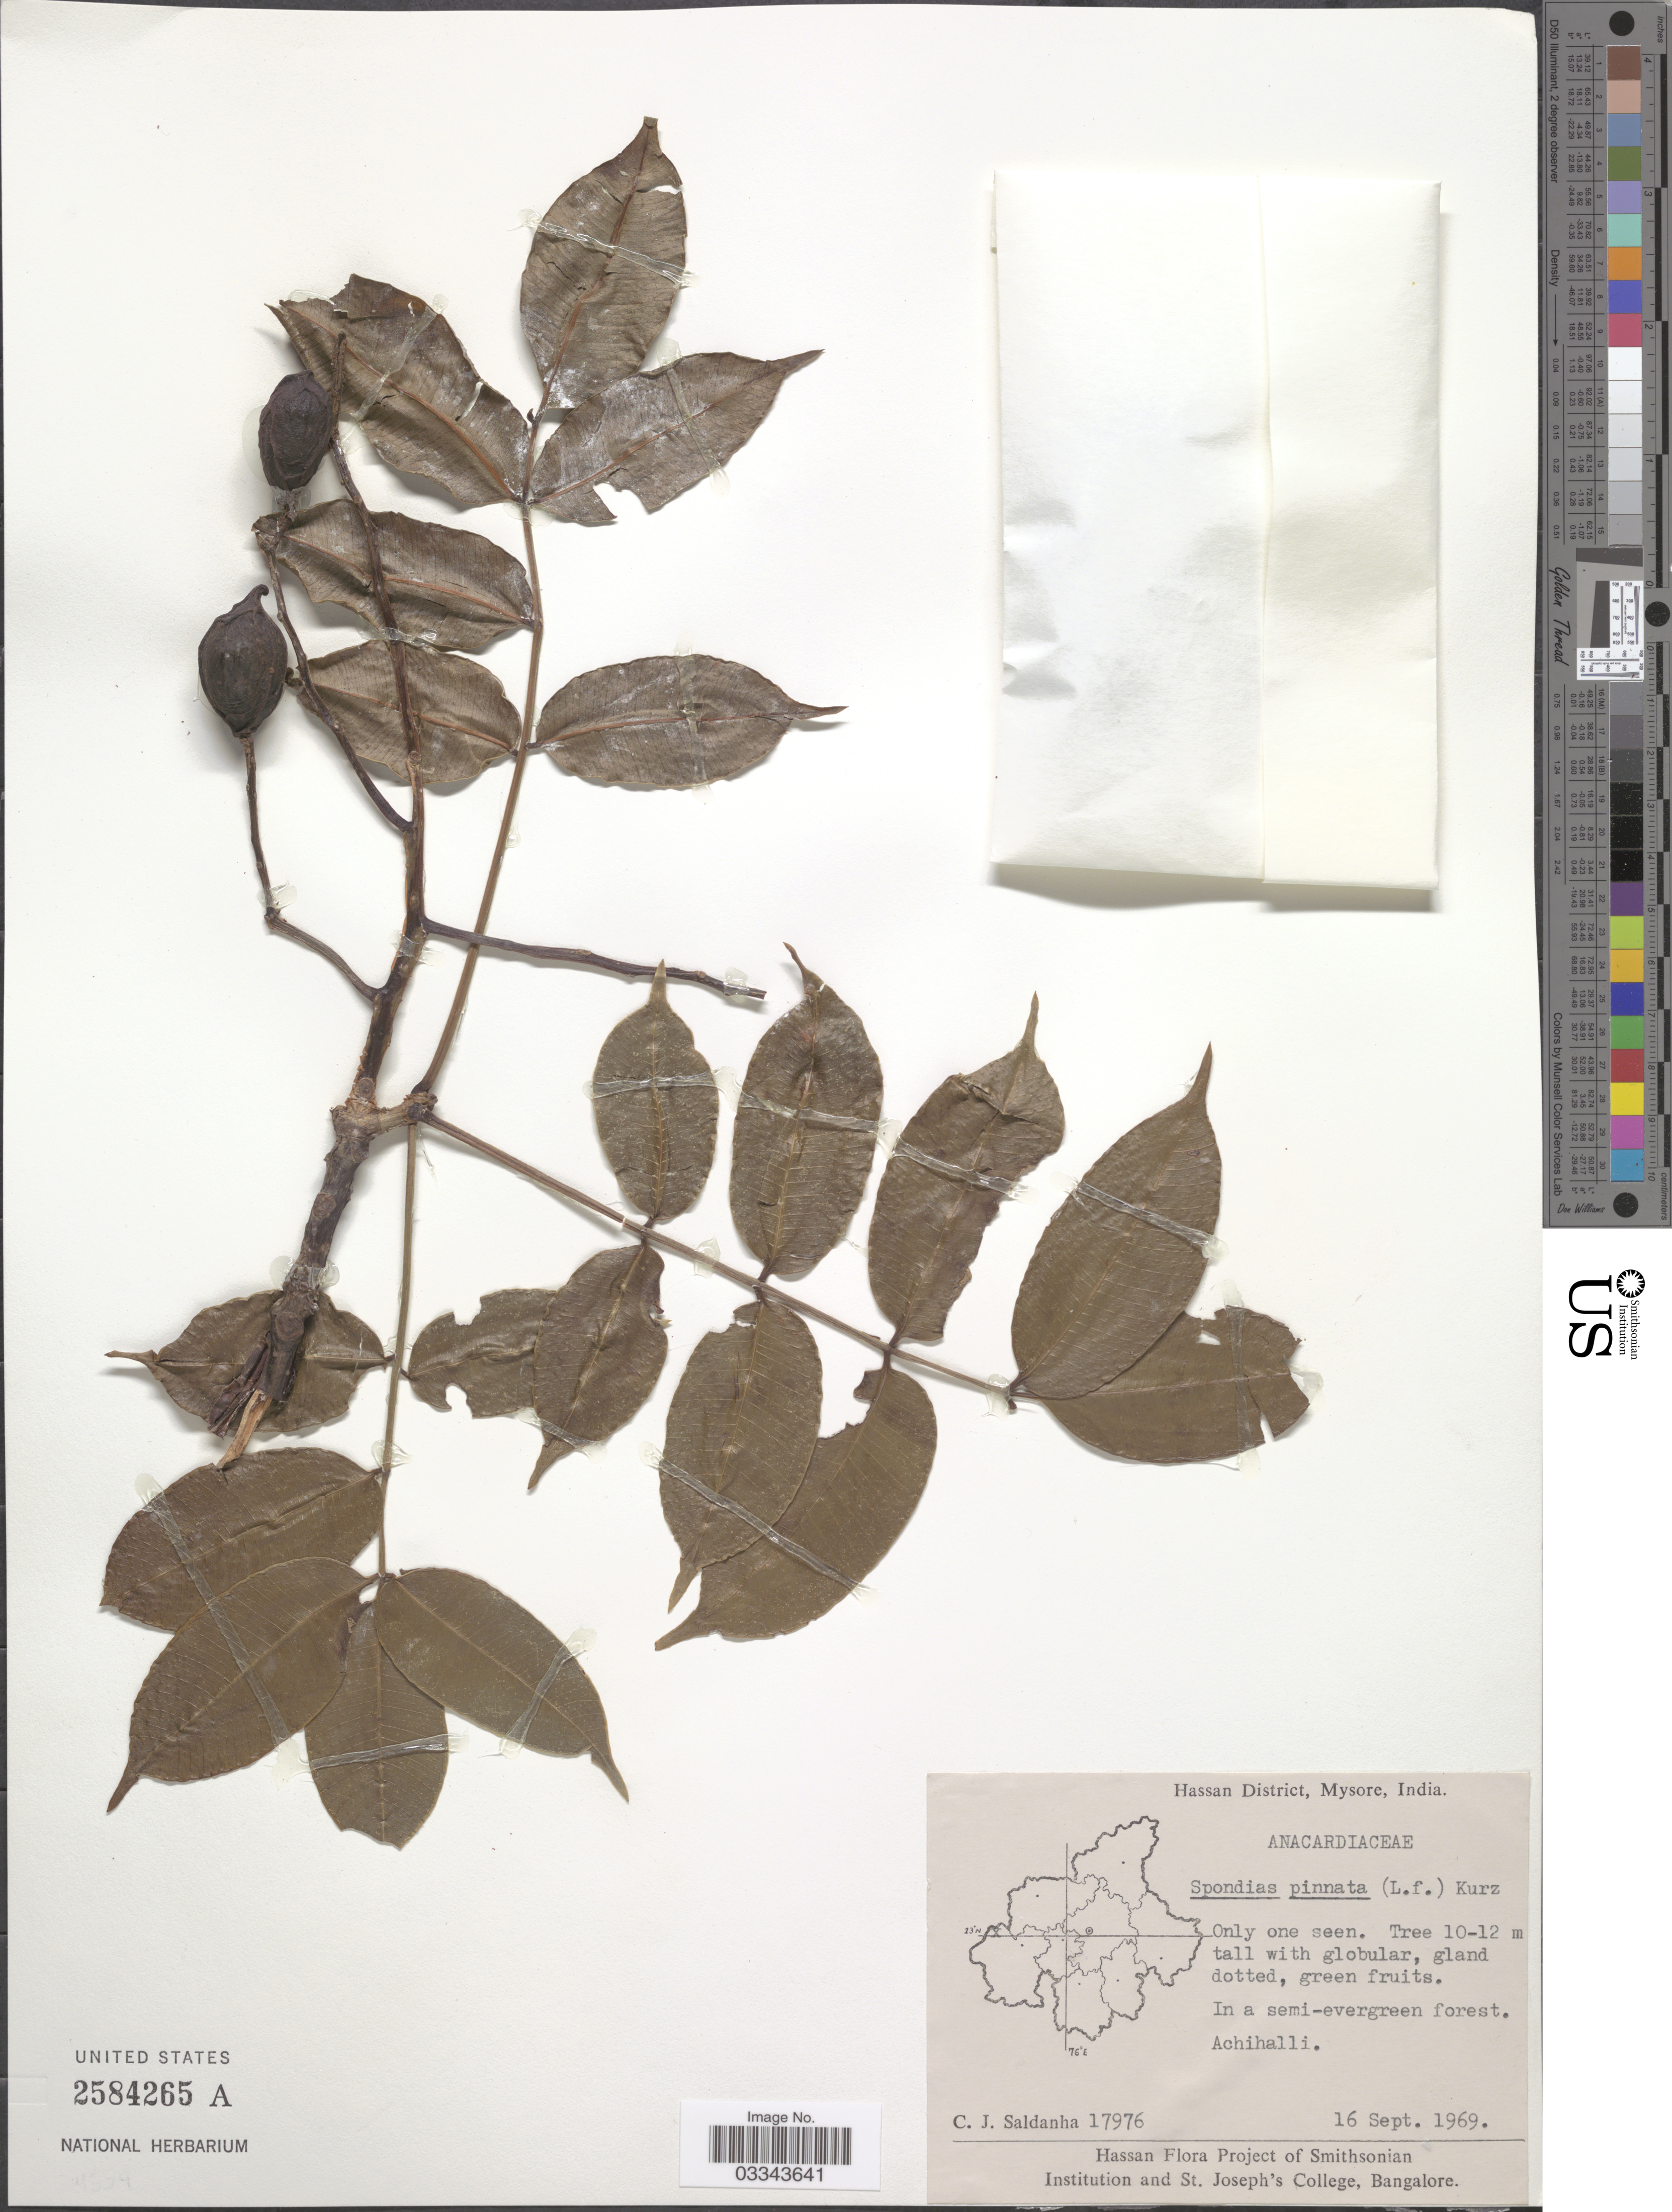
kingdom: Plantae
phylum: Tracheophyta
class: Magnoliopsida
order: Sapindales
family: Anacardiaceae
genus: Spondias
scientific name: Spondias pinnata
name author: (L. f.) Kurz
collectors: C. J. Saldanha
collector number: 17976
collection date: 1969-09-16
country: India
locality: Hassan District, Mysore. Achihalli.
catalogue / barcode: US 2584265A